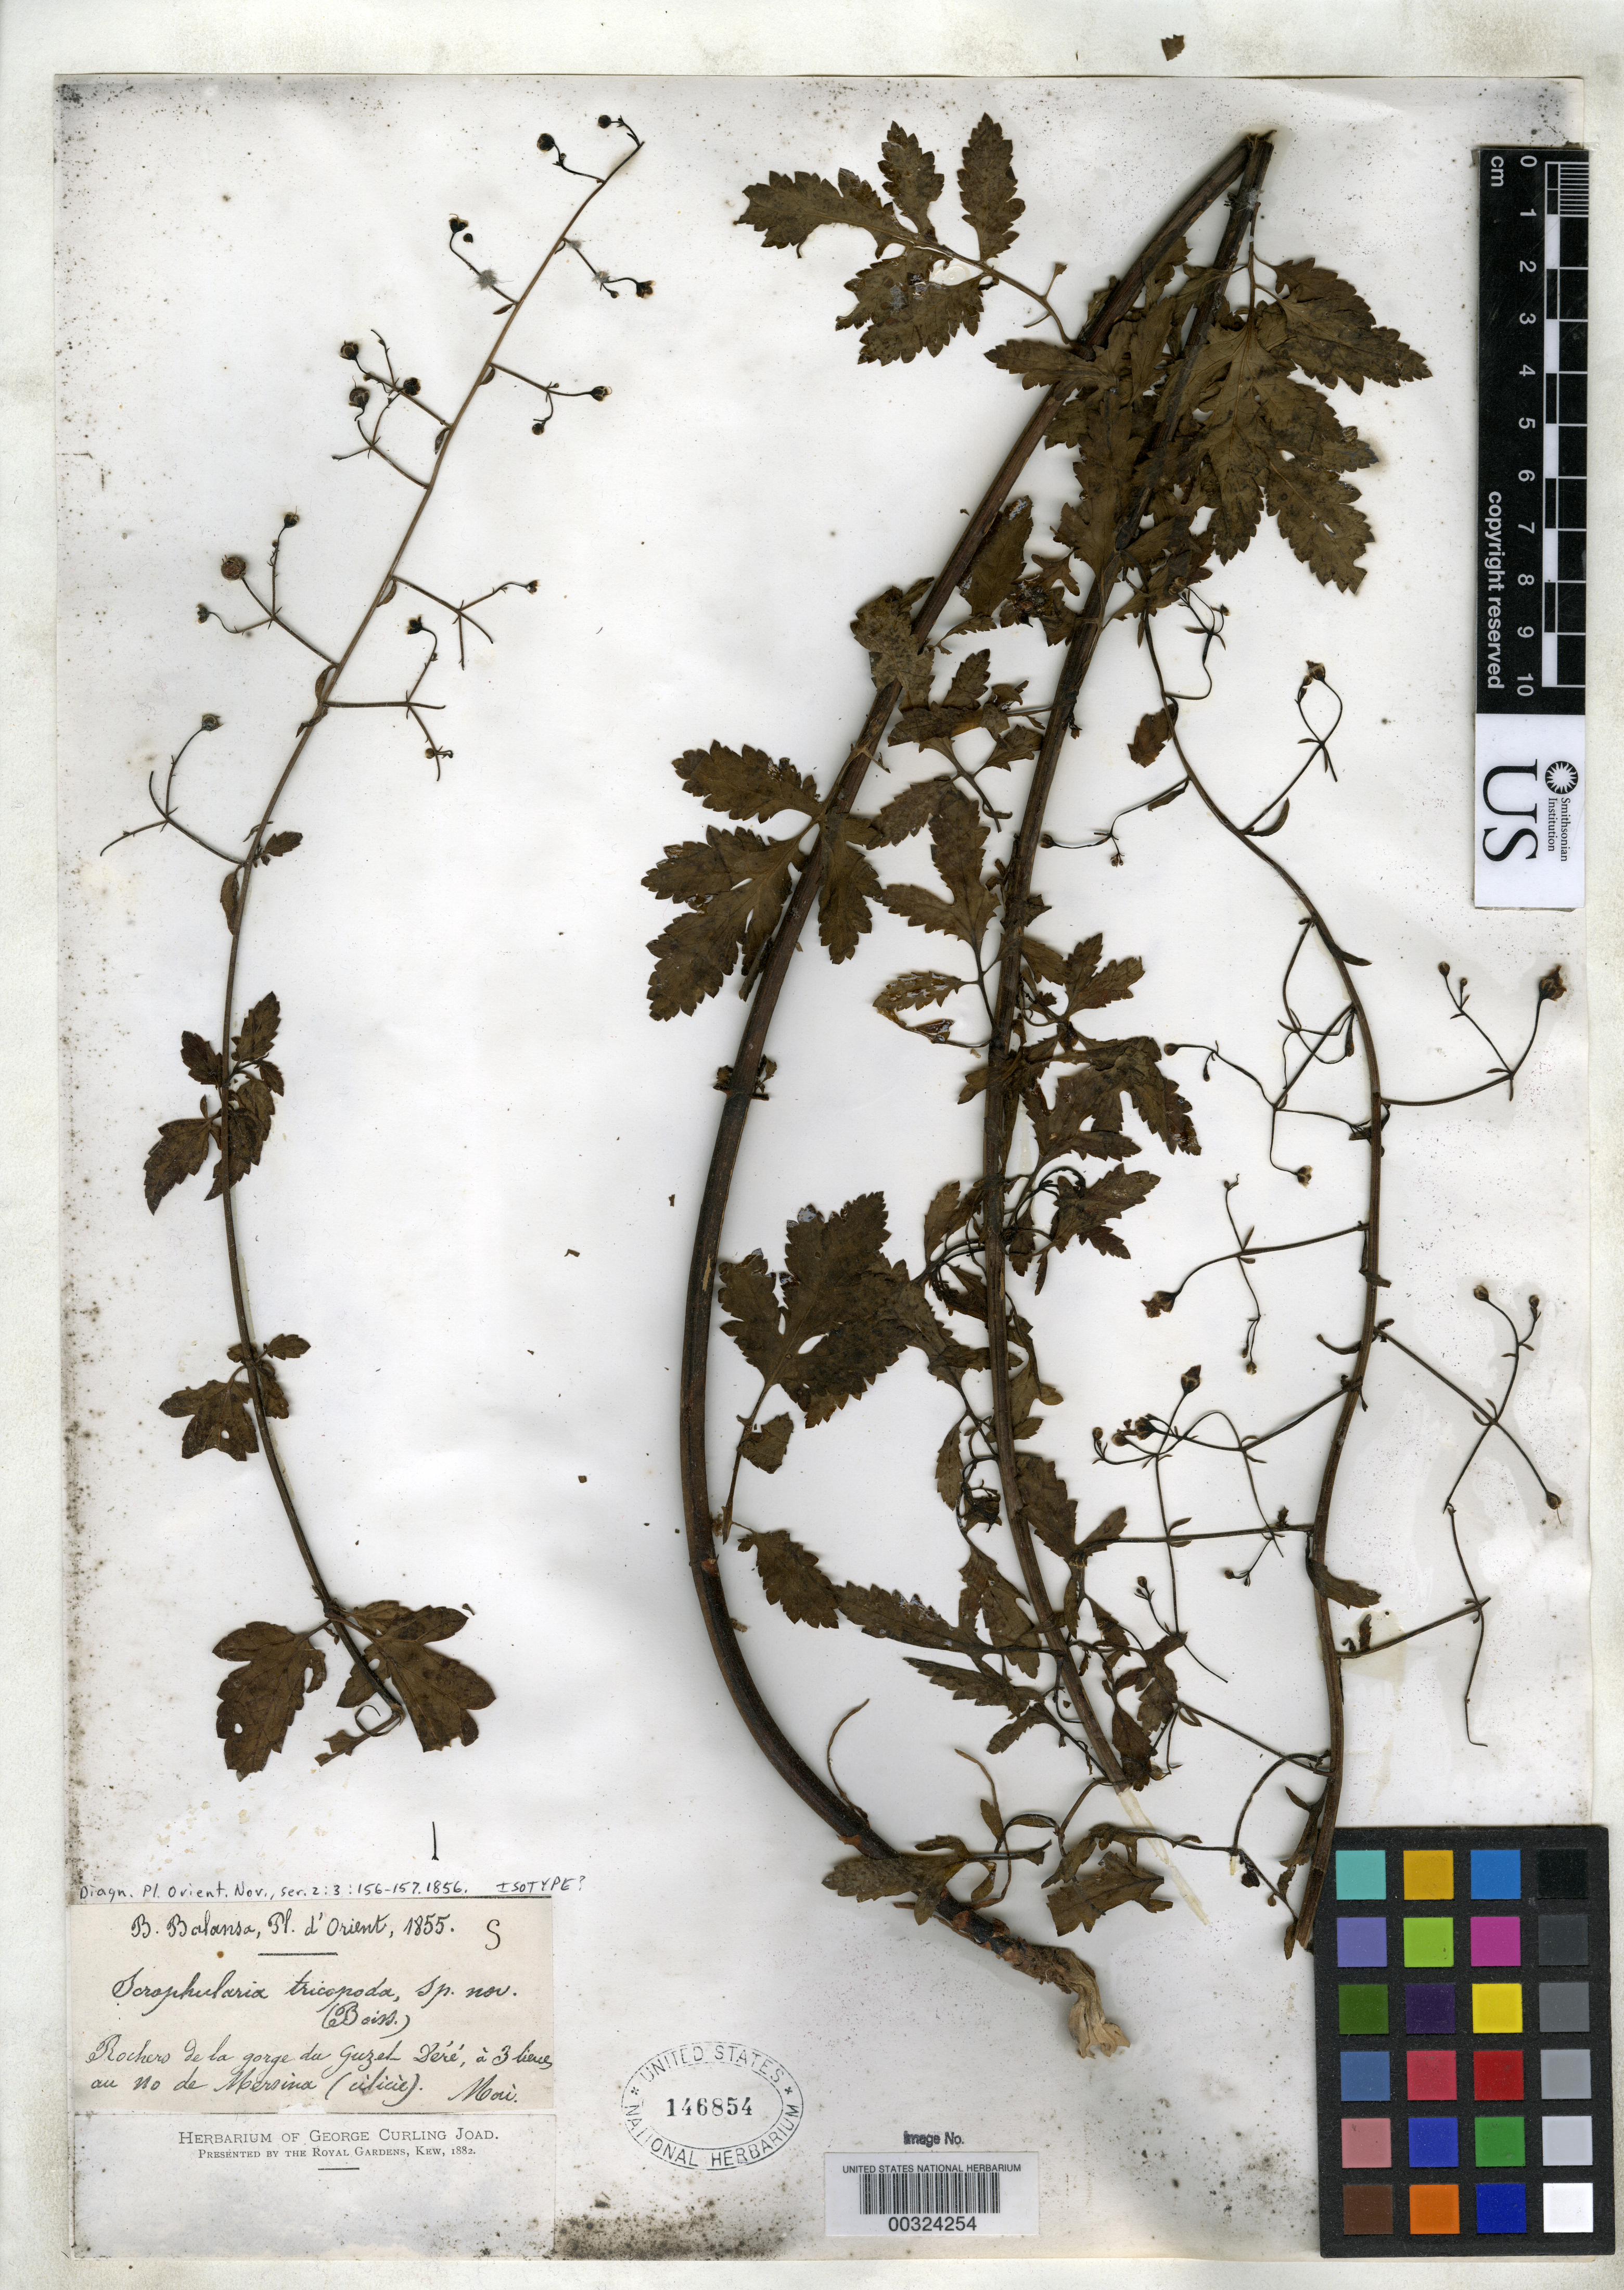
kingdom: Plantae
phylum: Tracheophyta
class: Magnoliopsida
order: Lamiales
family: Scrophulariaceae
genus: Scrophularia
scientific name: Scrophularia tricopoda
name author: Boiss. & Balansa in Boiss.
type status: Possible Isotype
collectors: B. Balansa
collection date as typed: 1855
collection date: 1855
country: Turkey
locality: Rochers de La Gorge du Guzel dere, a Zlieves au no de Mersina (Cilicie).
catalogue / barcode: US 146854